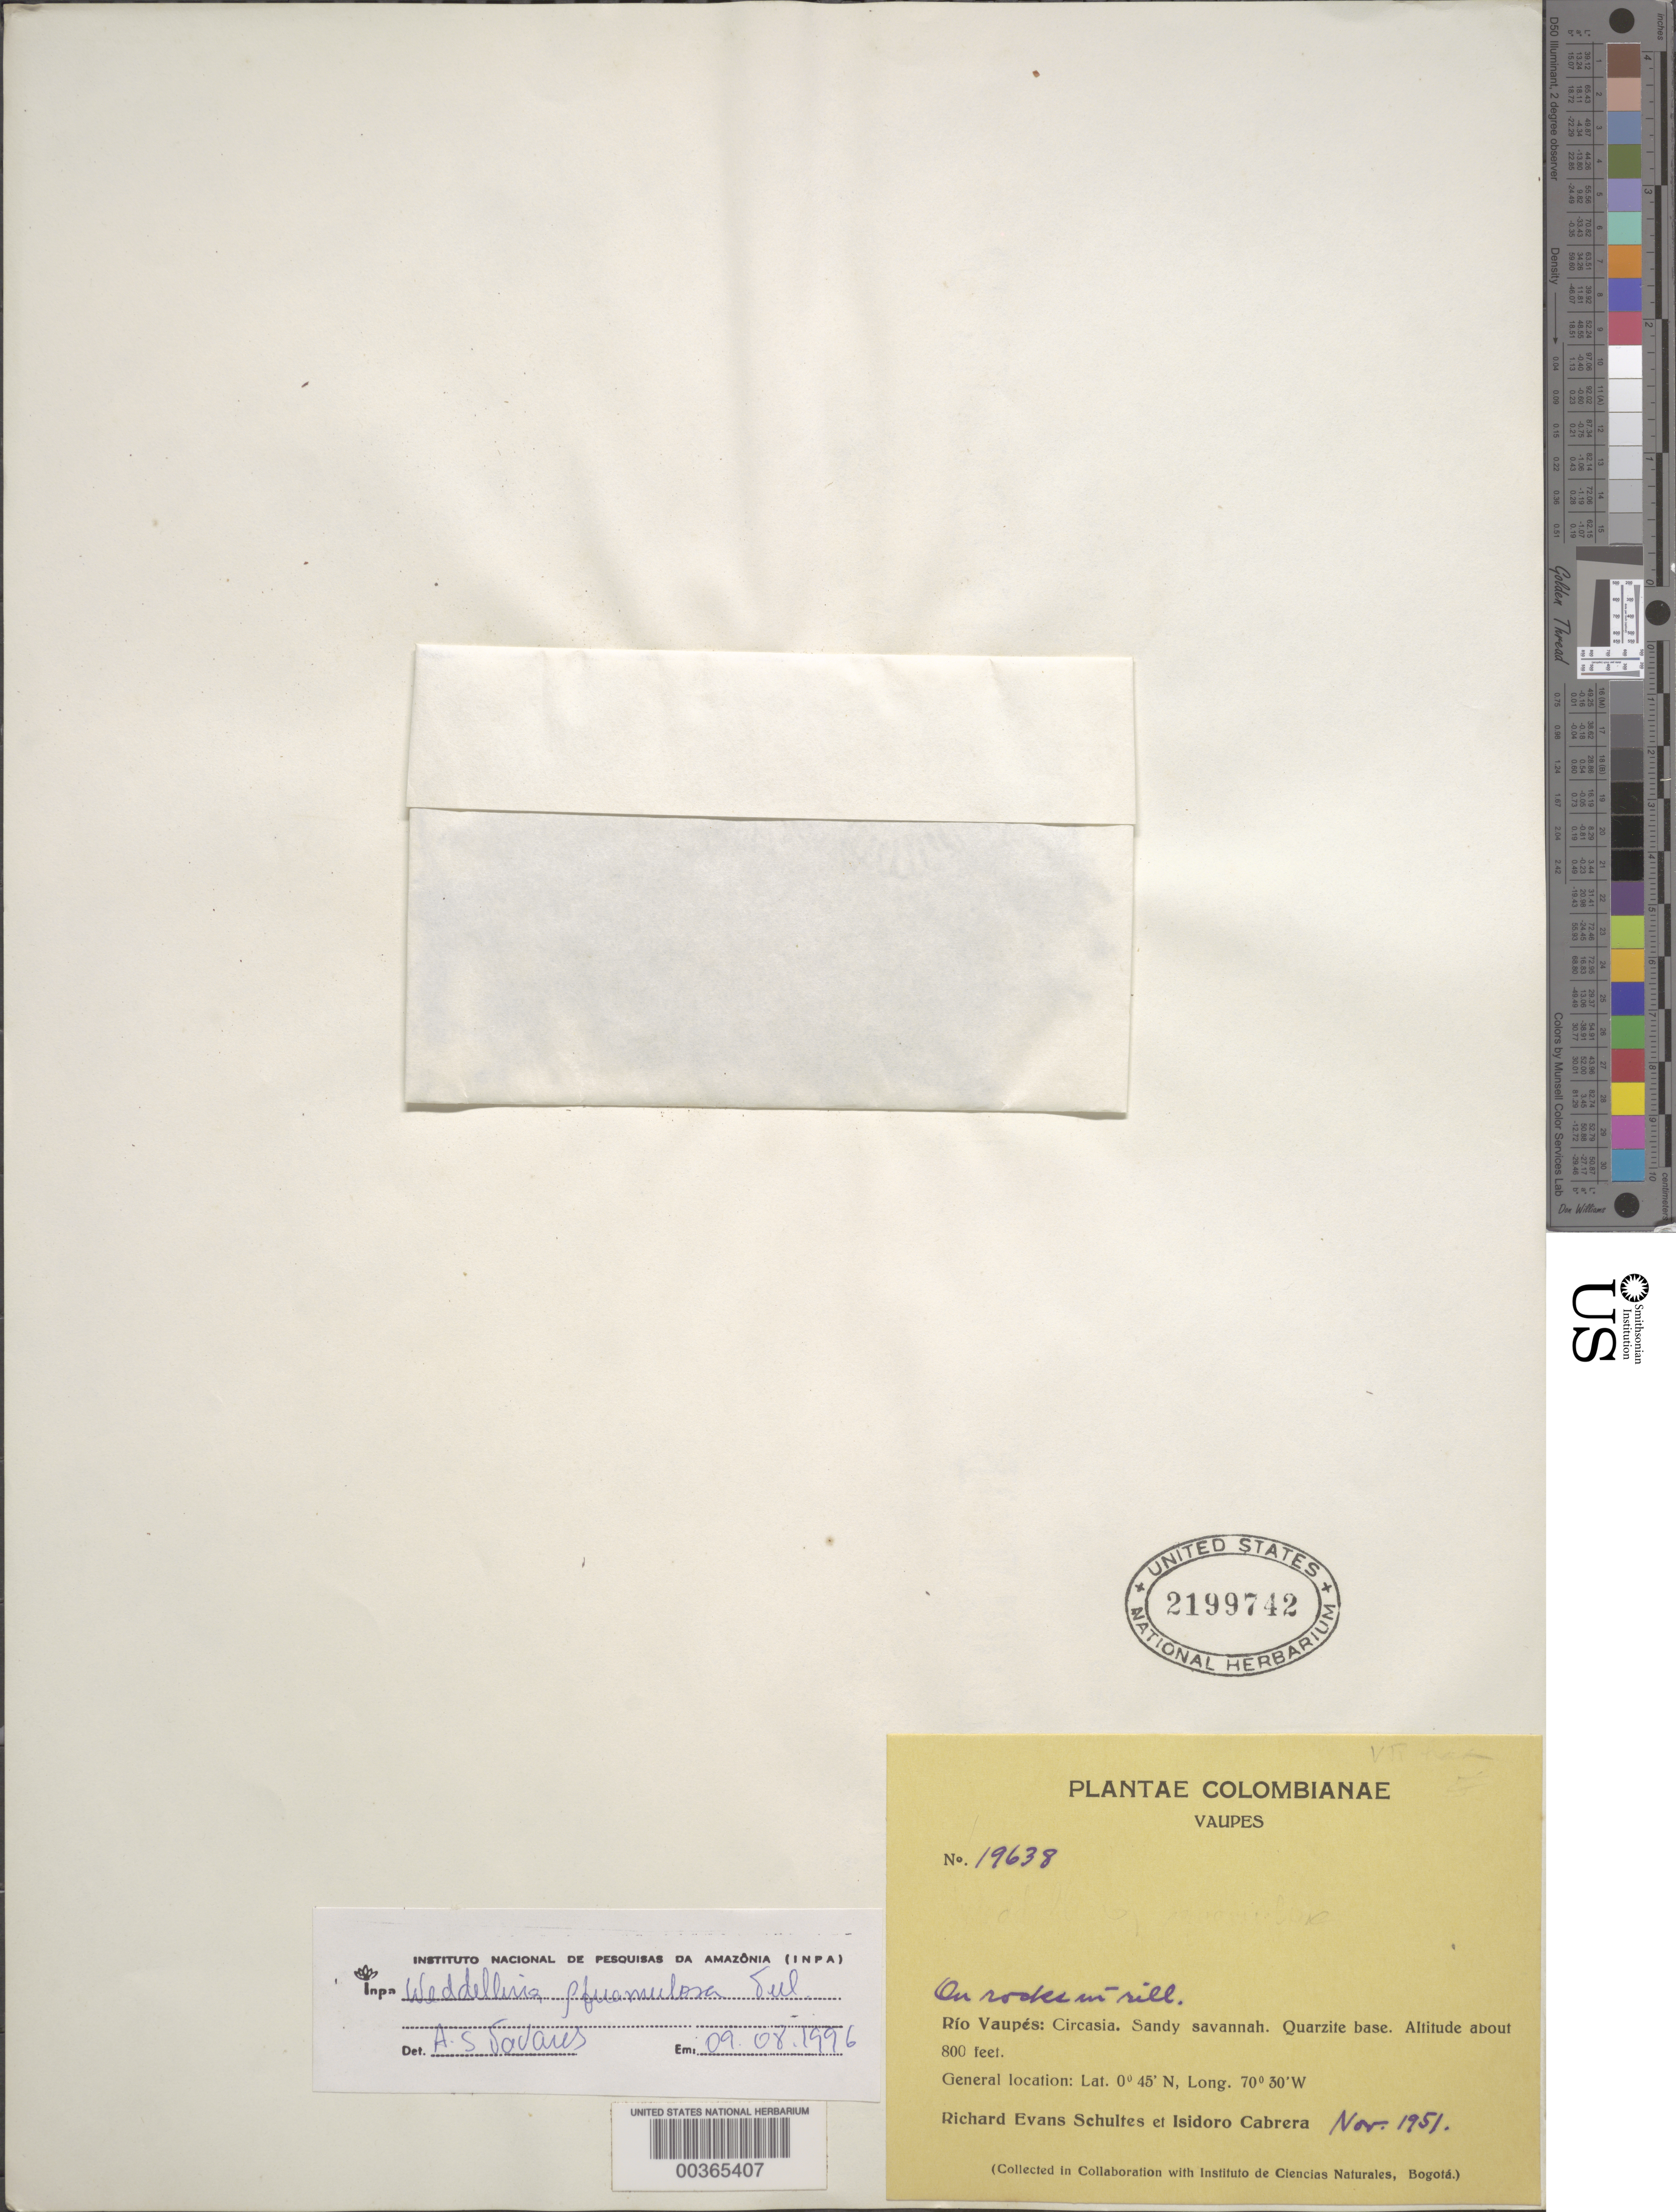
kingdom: Plantae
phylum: Tracheophyta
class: Magnoliopsida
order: Malpighiales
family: Podostemaceae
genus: Weddellina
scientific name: Weddellina squamulosa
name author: Tul.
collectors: R. E. Schultes & I. Cabrera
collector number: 19638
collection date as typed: Nov 1951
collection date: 1951-11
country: Colombia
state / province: Vaupés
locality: Rio Vaupes, Circasia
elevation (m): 800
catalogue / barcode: US 2199742